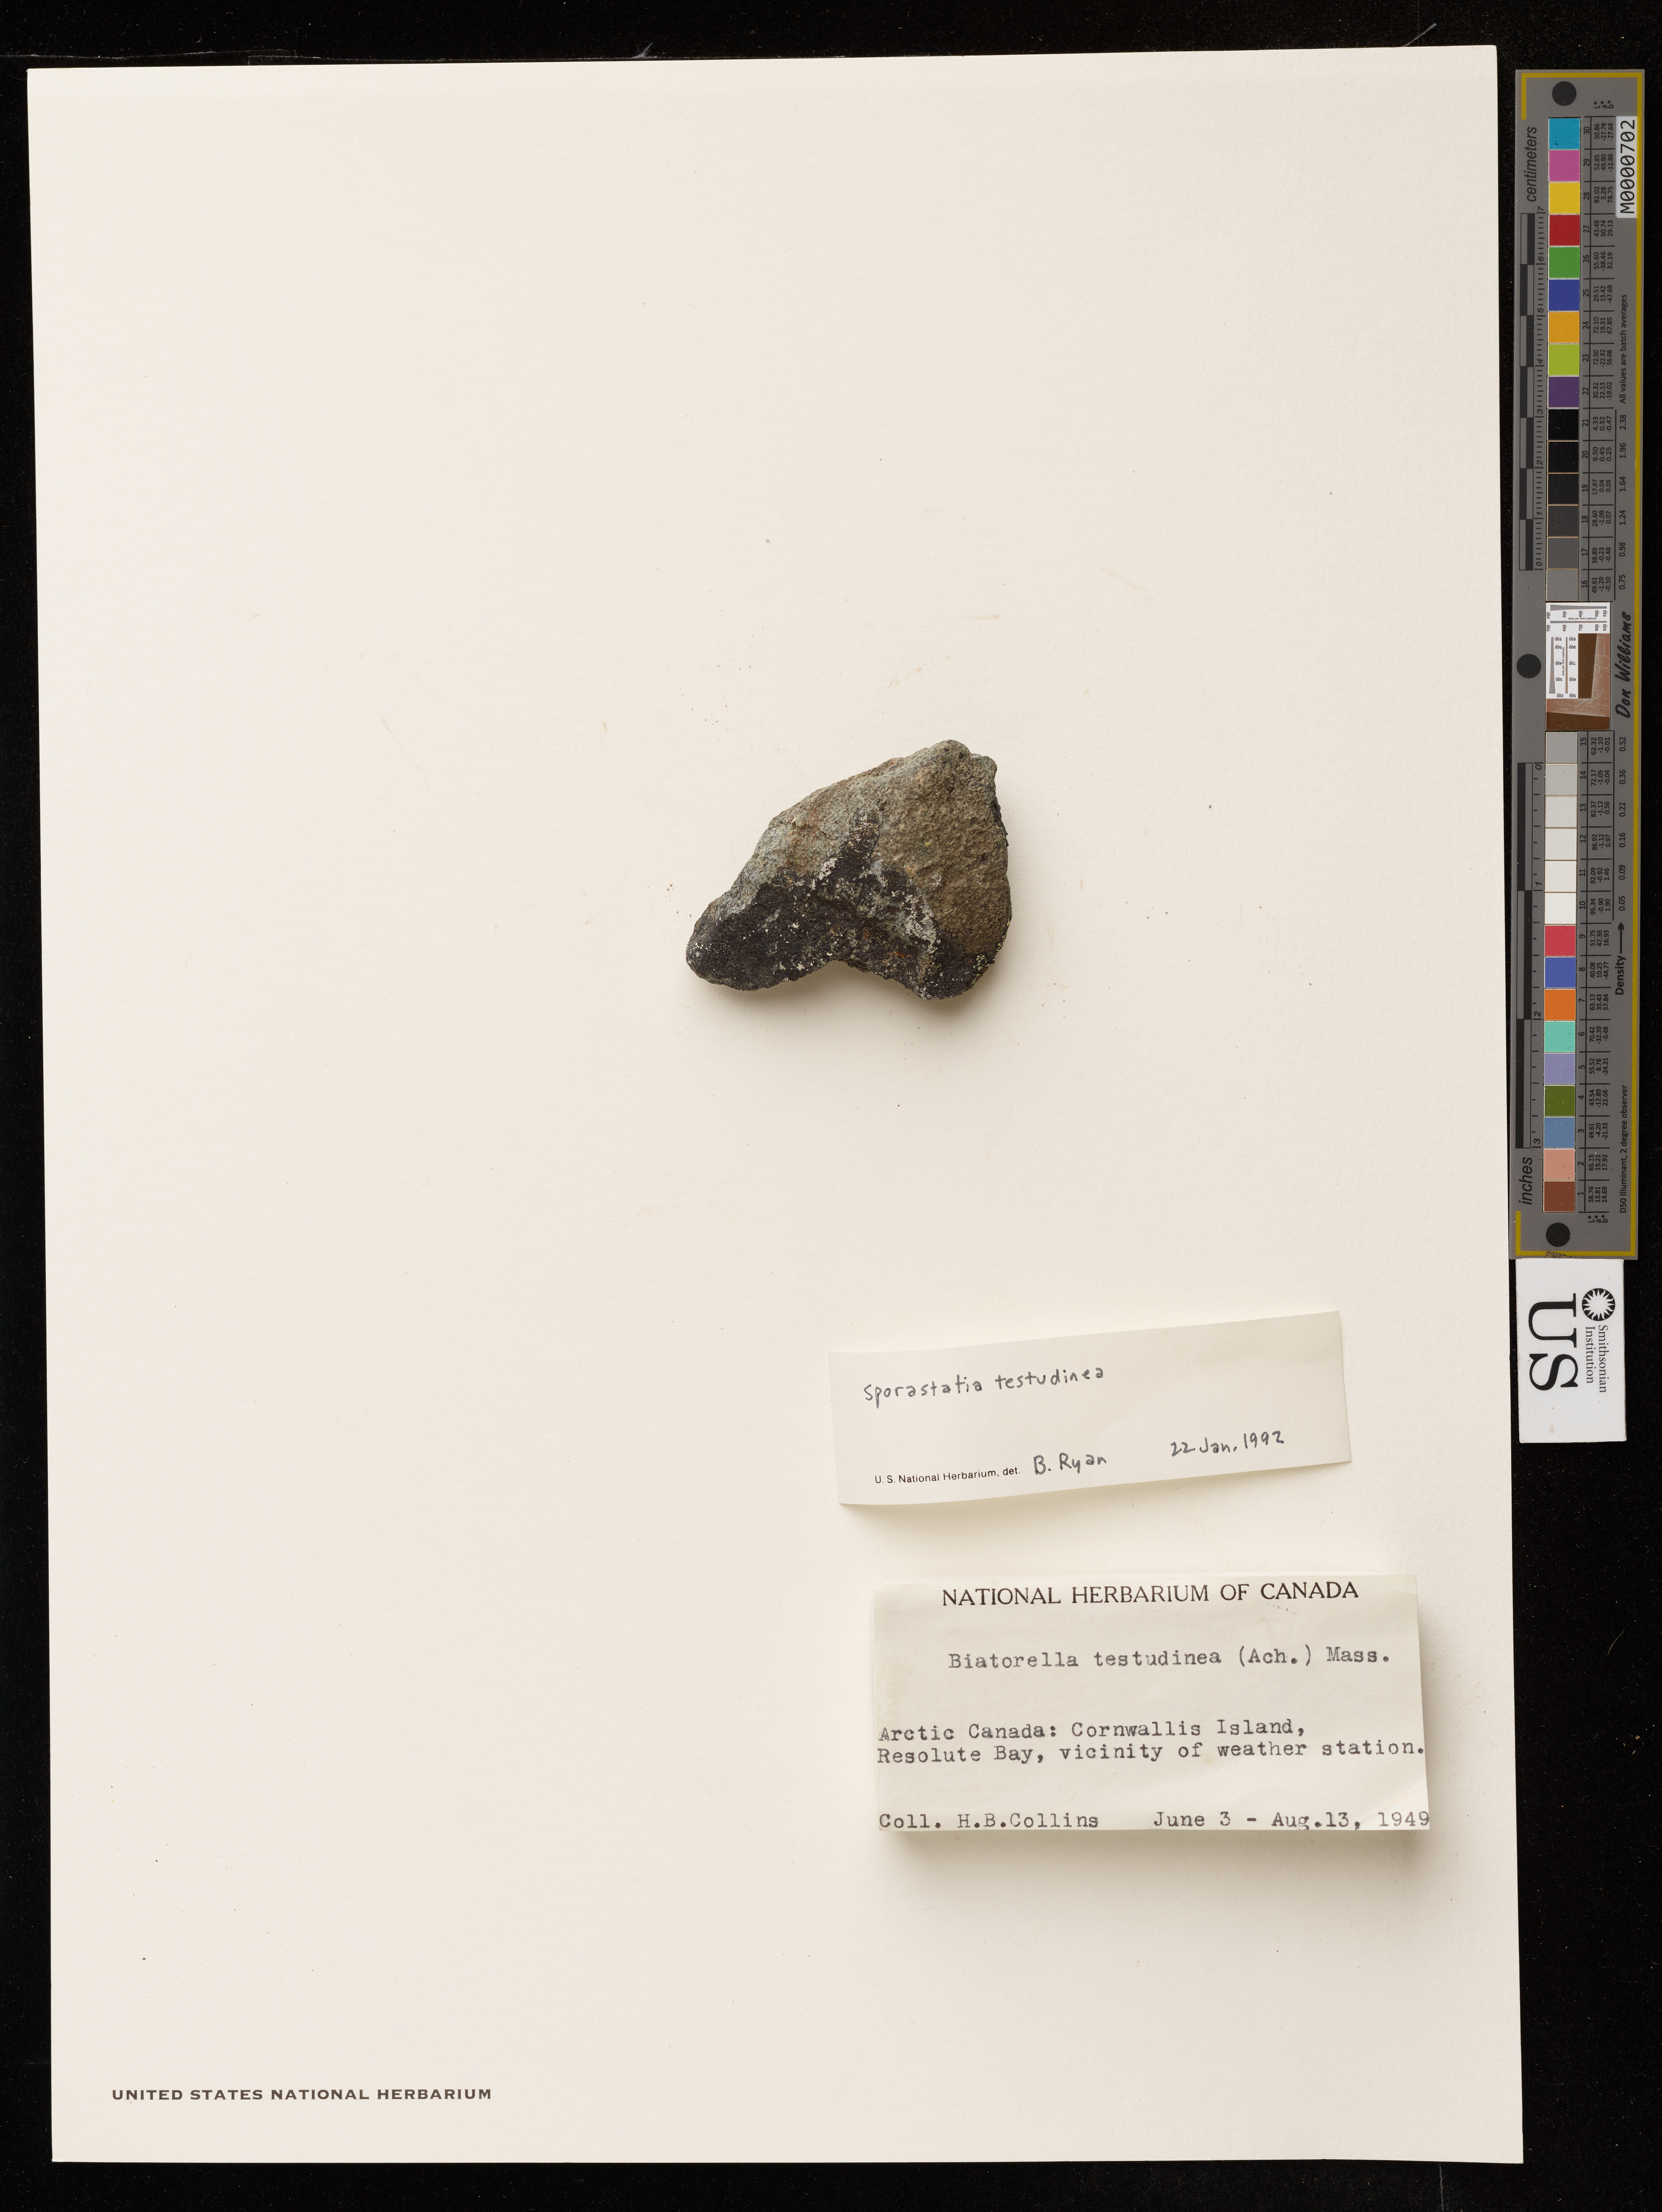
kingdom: Fungi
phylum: Ascomycota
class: Lecanoromycetes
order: Lecanorales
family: Catillariaceae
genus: Sporastatia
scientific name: Sporastatia testudinea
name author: (Ach.) A. Massal.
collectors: H. Collins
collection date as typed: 03 Jun 1949 to 13 Aug 1949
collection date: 1949-06-03/1949-08-13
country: Canada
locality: Arctic canada, cornwallis island, resolute bay, vicinity of weather station